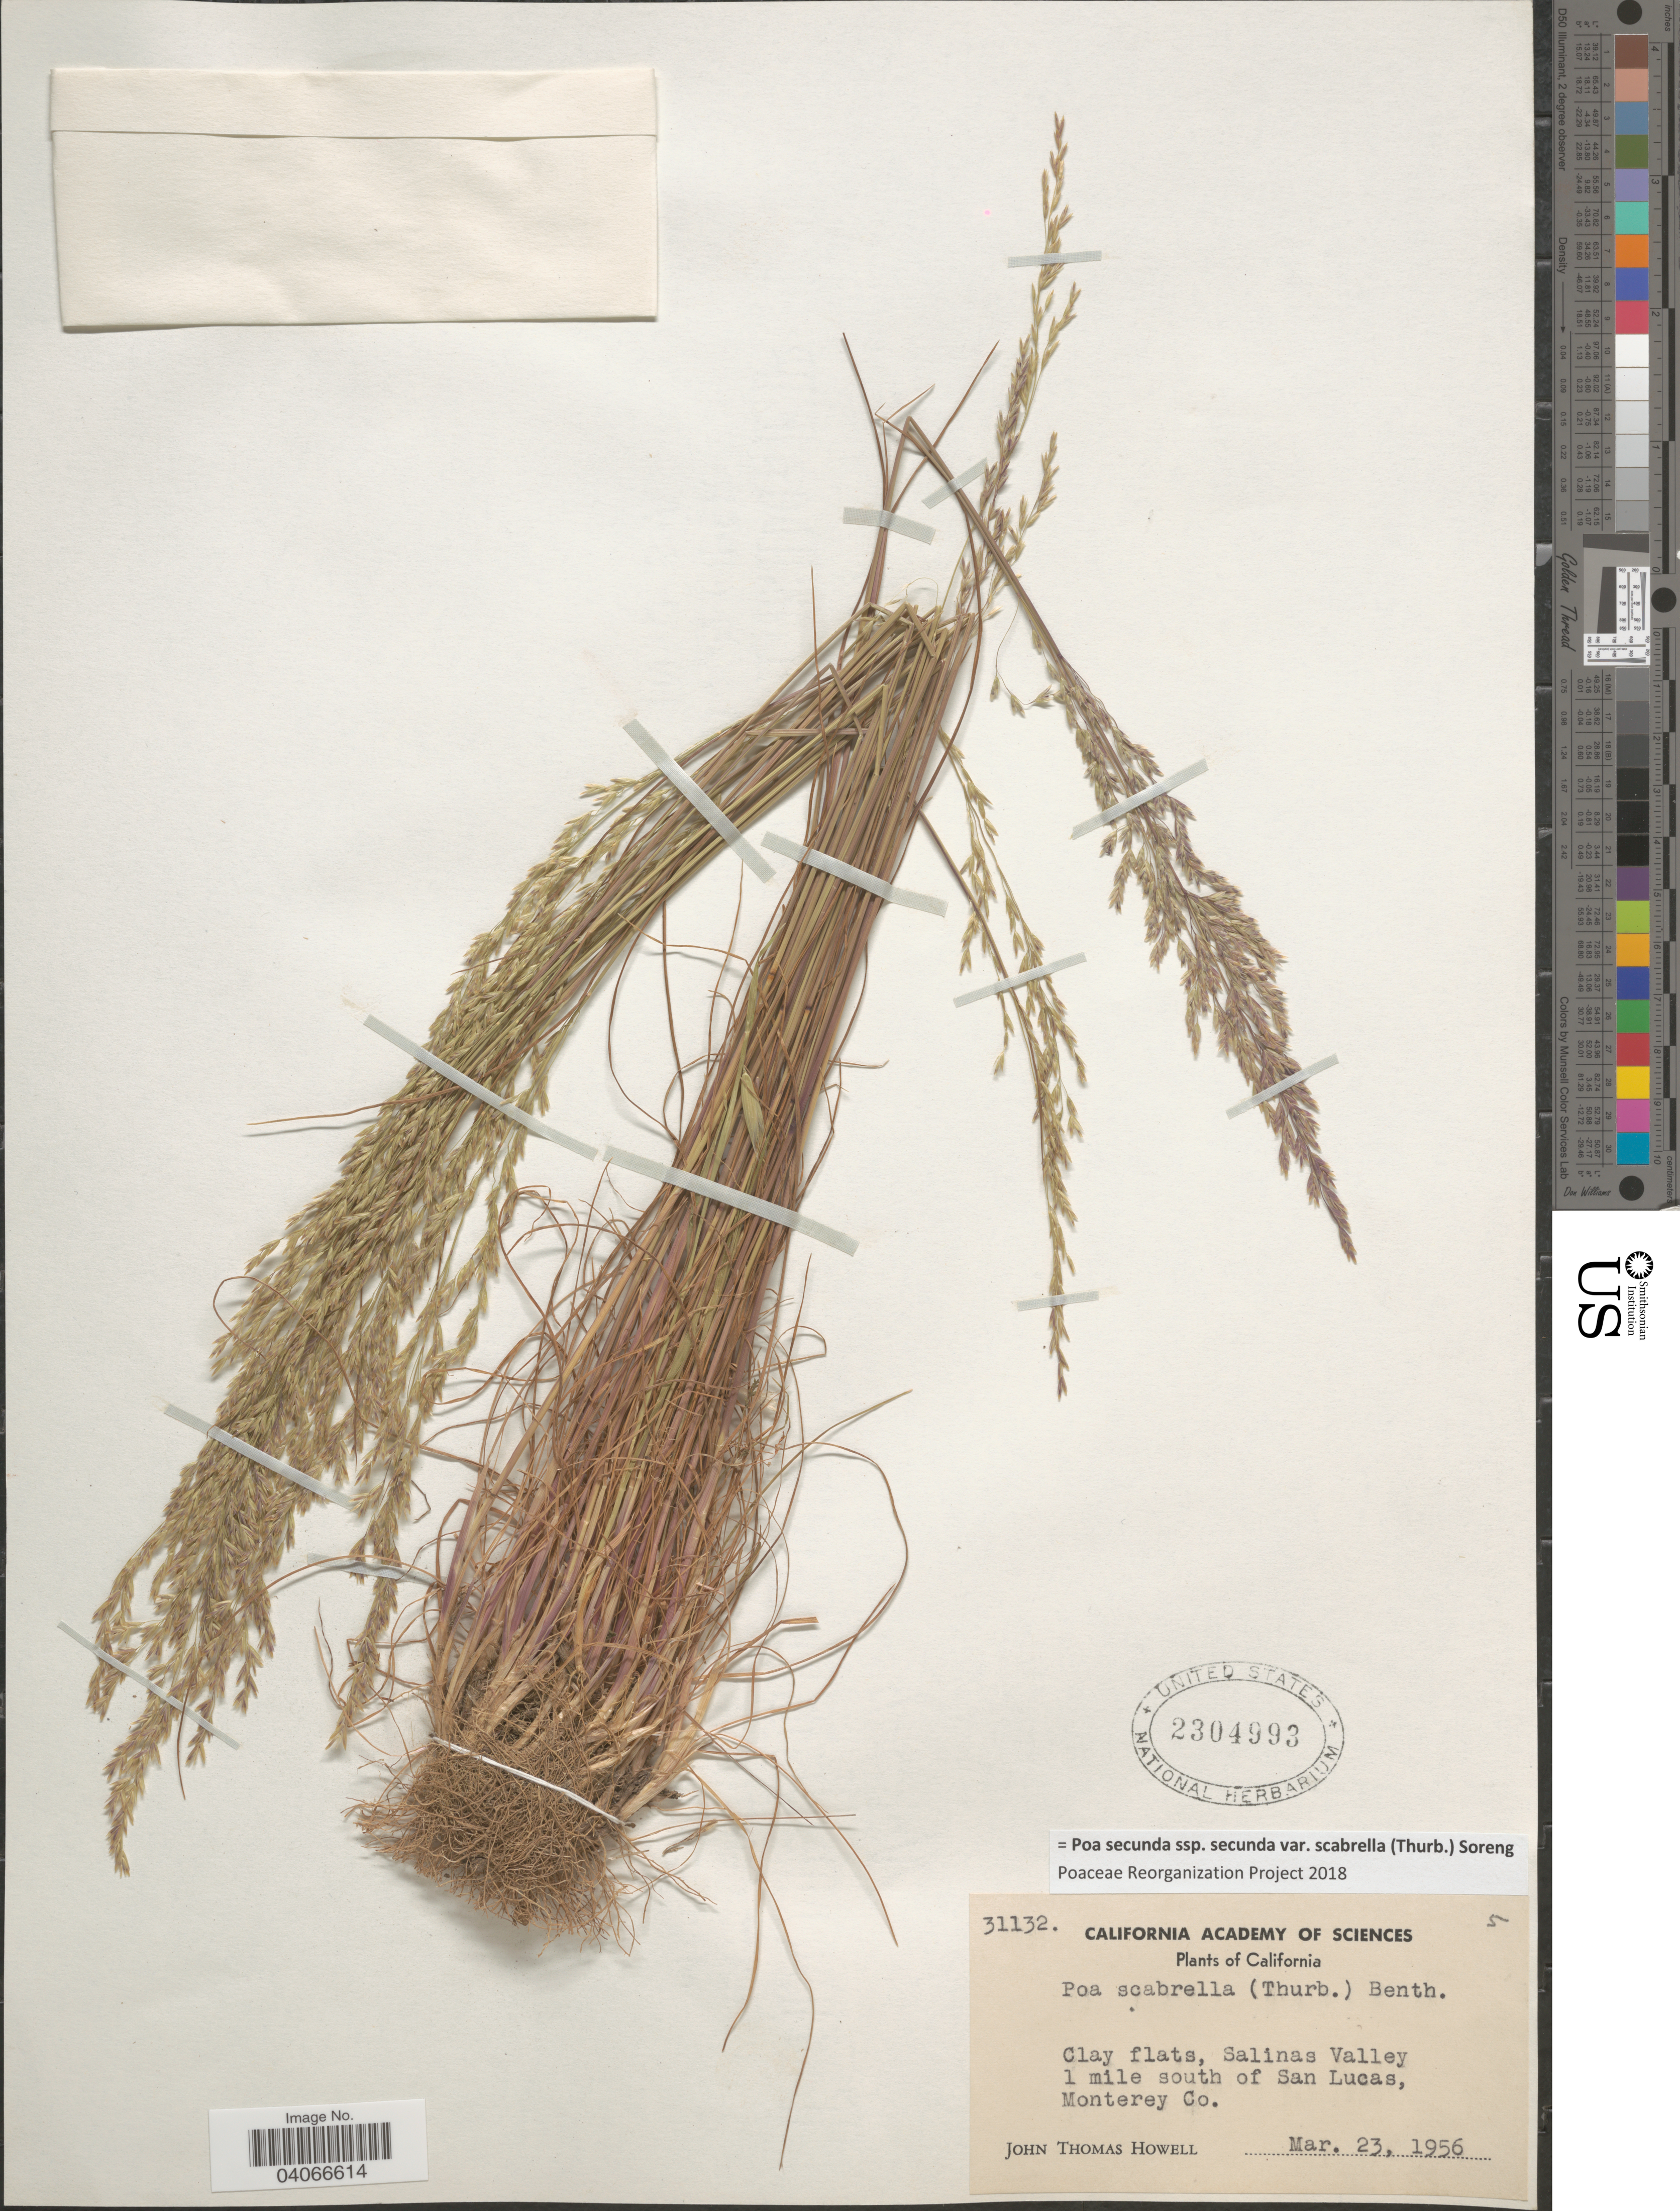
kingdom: Plantae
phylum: Tracheophyta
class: Liliopsida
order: Poales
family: Poaceae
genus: Poa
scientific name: Poa secunda subsp. secunda var. scabrella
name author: (Thurb.) Soreng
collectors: J. T. Howell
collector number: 31132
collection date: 1956-03-23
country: United States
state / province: California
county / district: Monterey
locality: Clay flats, Salinas Valley 1 mile south of San Lucas, Monterey Co.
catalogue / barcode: US 2304993